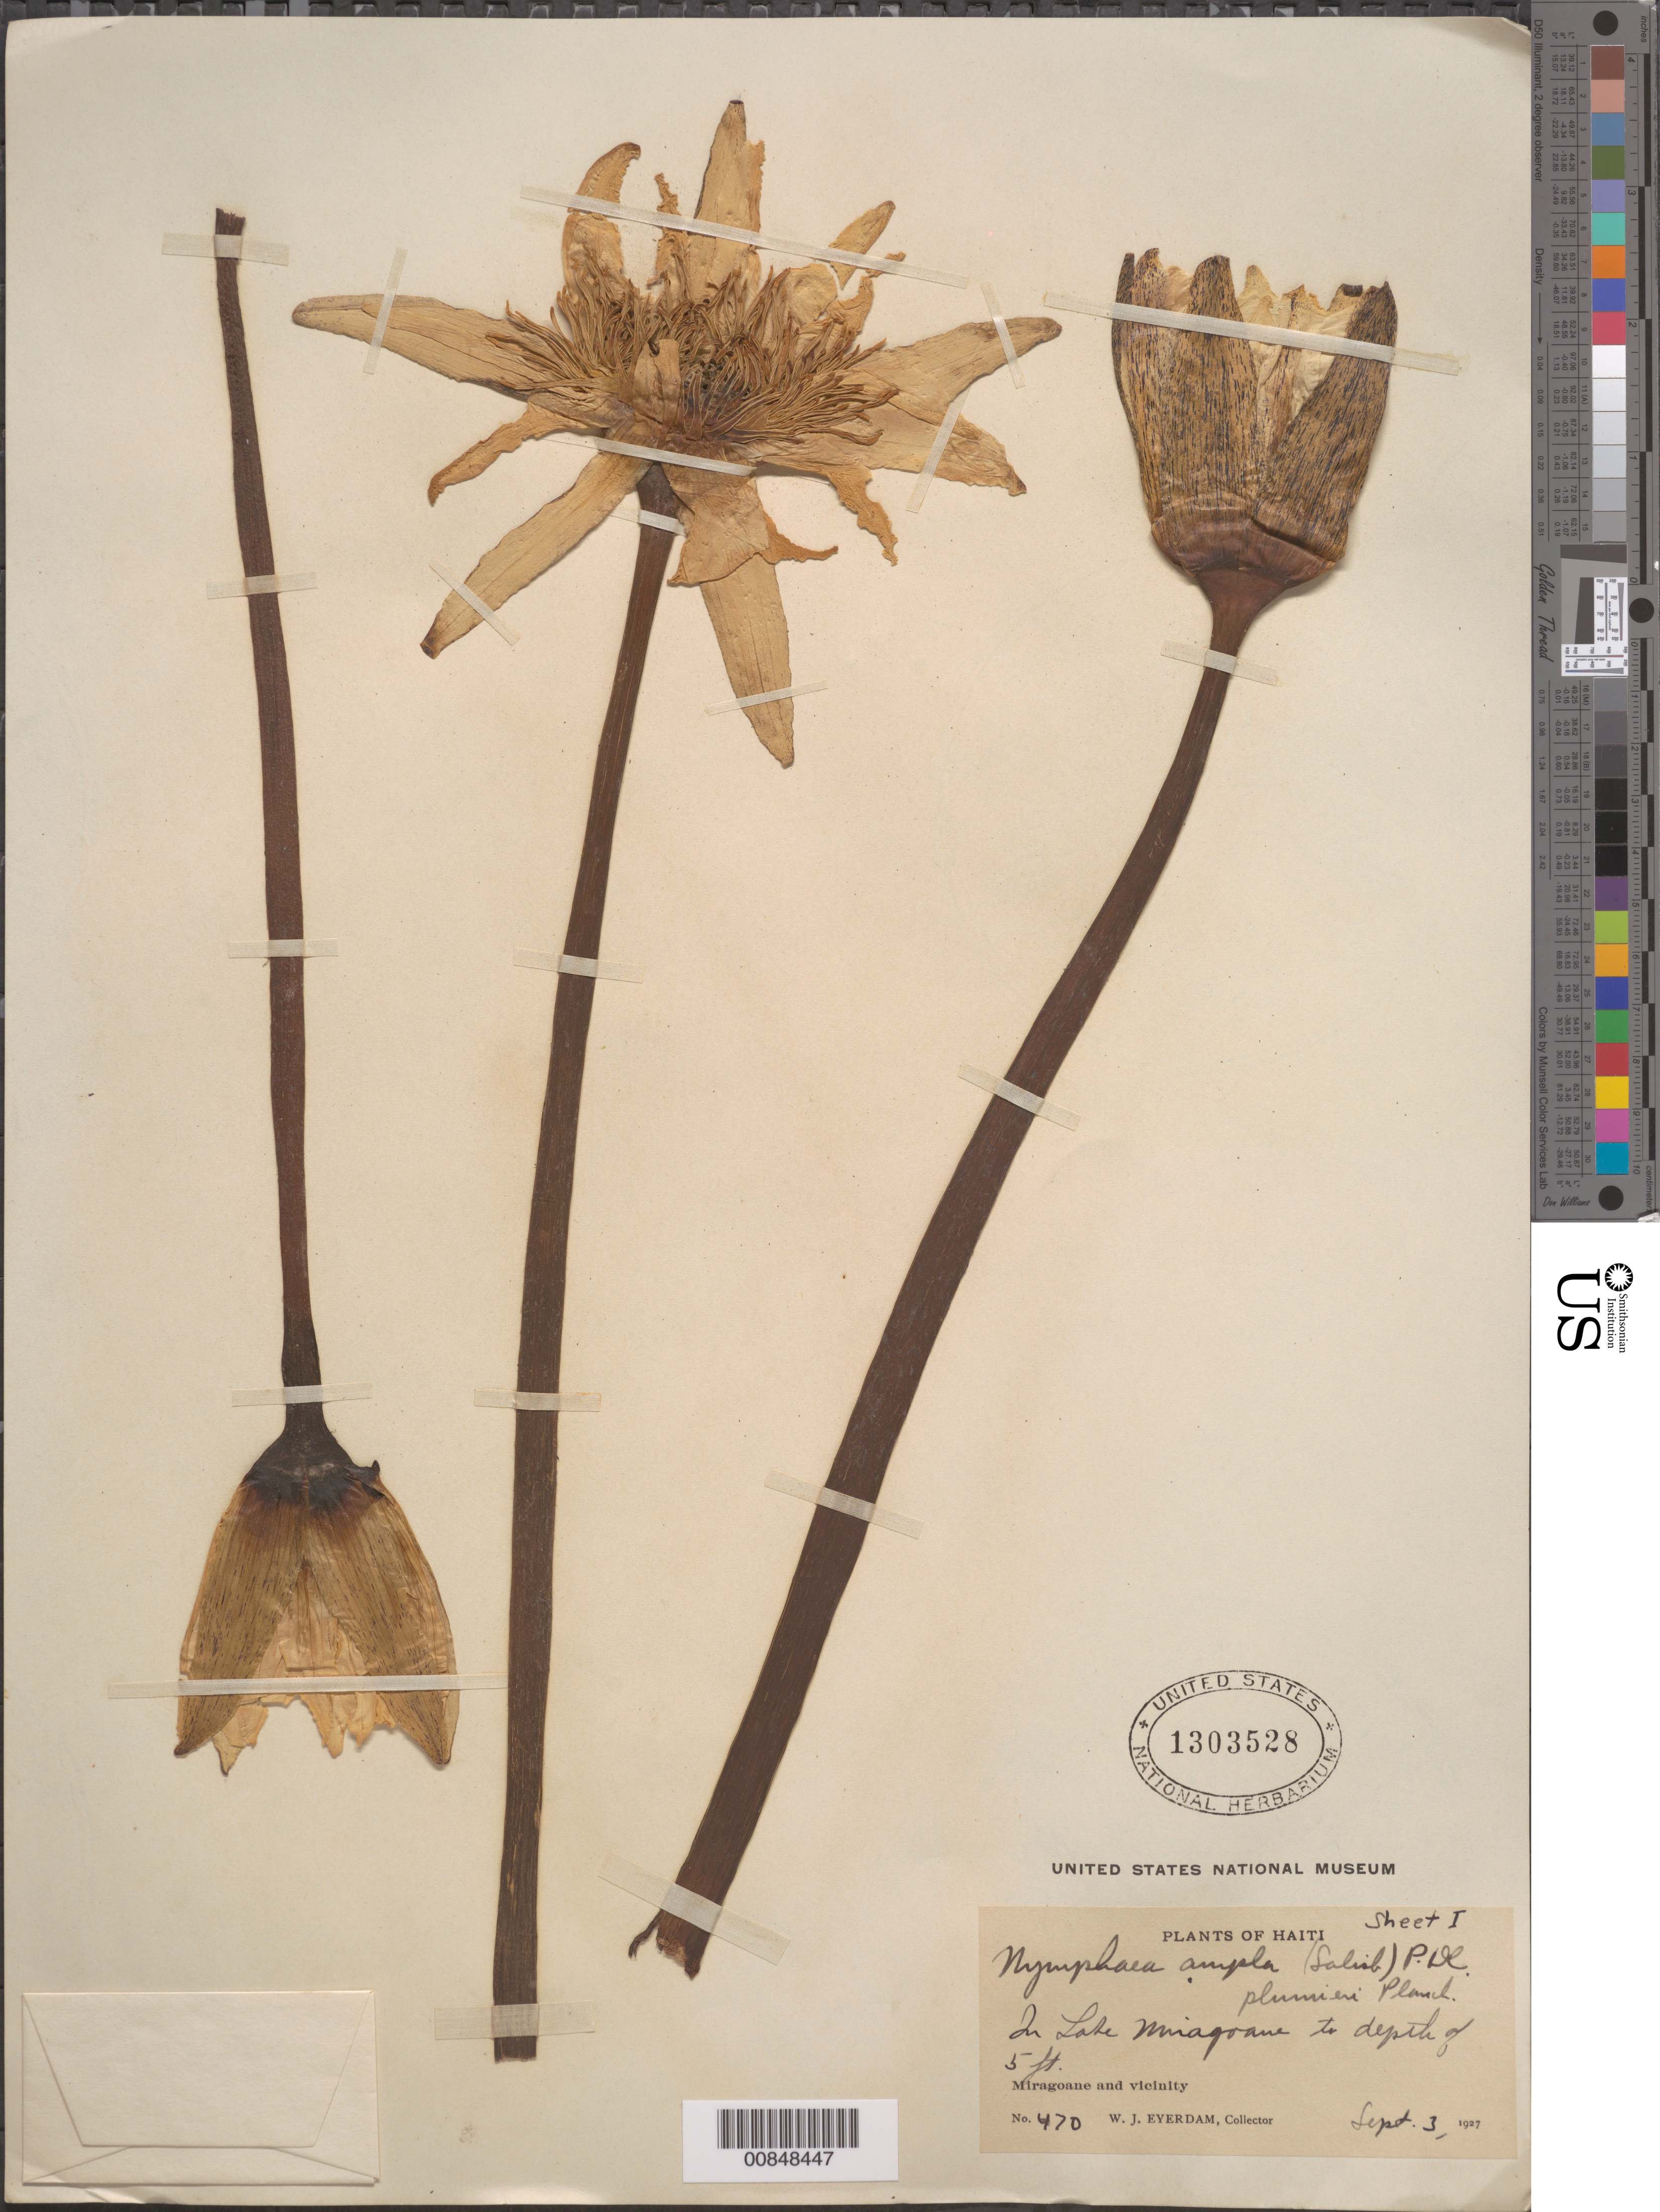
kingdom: Plantae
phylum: Tracheophyta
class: Magnoliopsida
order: Nymphaeales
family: Nymphaeaceae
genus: Nymphaea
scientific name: Nymphaea ampla var. ampla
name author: (Salisb.) DC.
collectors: W. J. Eyerdam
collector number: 470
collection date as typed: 03 Sep 1927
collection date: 1927-09-03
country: Haiti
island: Hispaniola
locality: In Lake Miragoane.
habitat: In lake.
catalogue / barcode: US 1303528